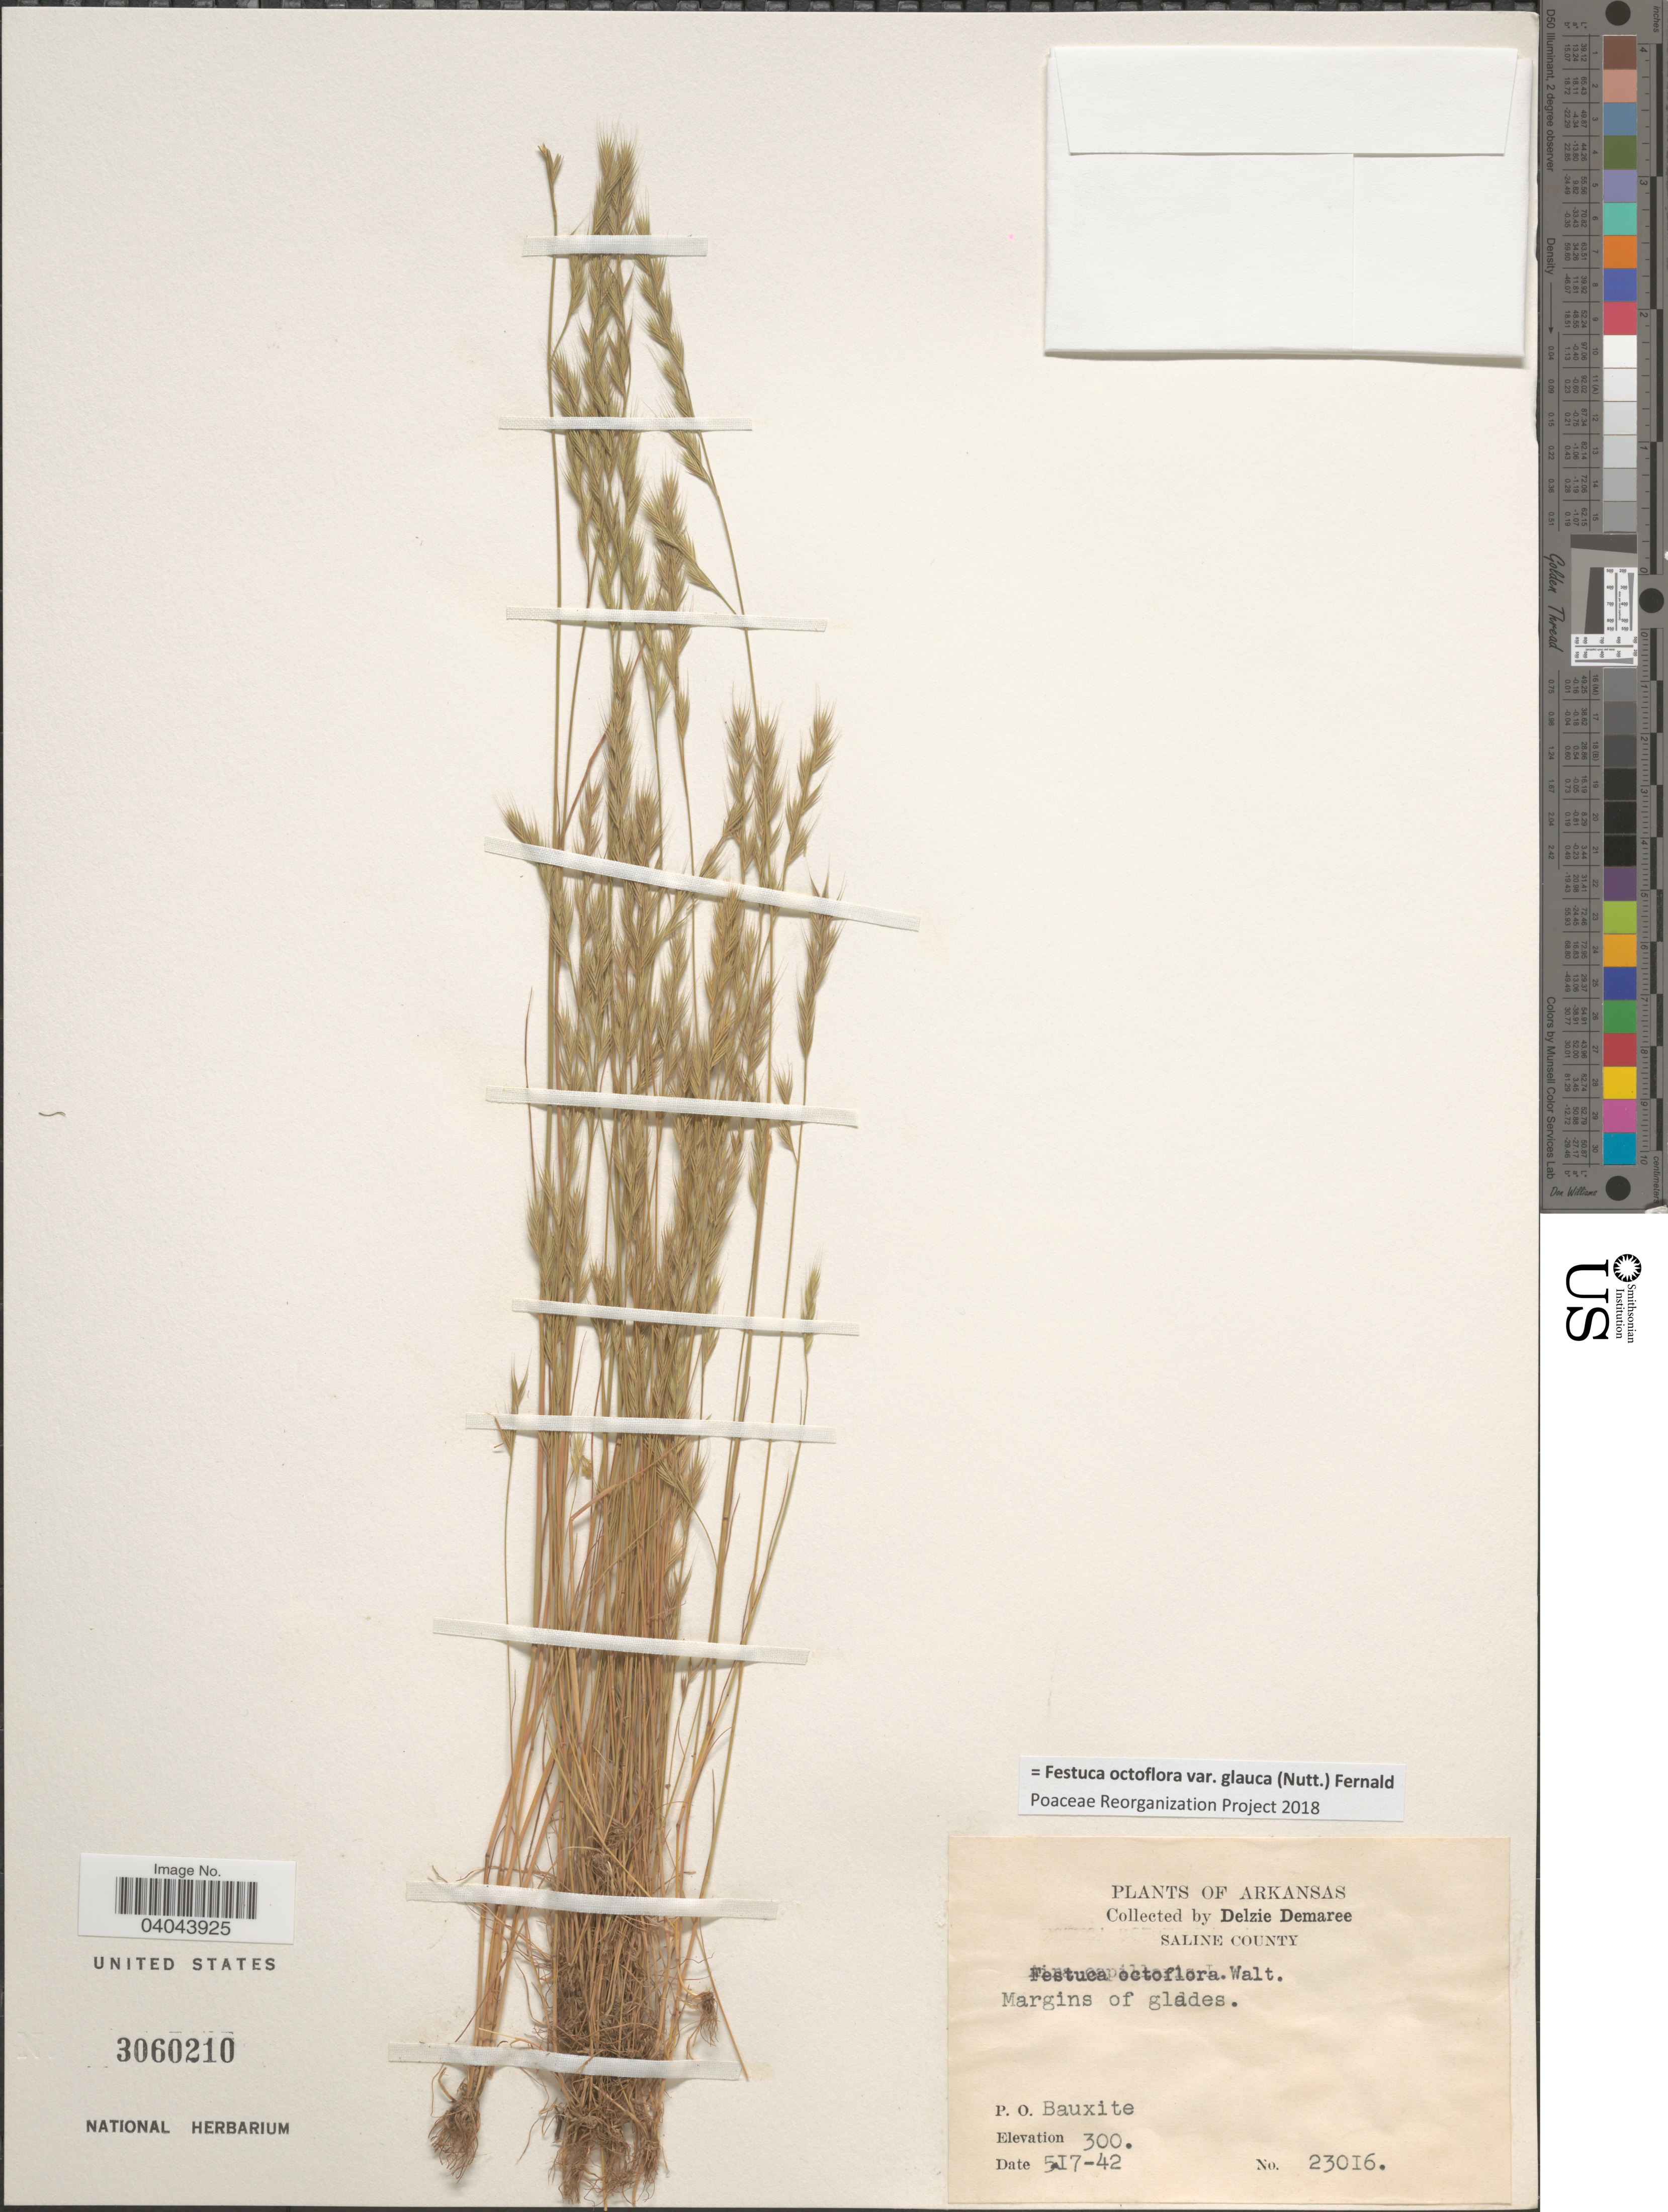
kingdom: Plantae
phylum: Tracheophyta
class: Liliopsida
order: Poales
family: Poaceae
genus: Festuca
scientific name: Festuca octoflora var. glauca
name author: (Nutt.) Fernald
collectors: D. Demaree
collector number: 23016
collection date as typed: Transcribed d/m/y: 17/5/42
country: United States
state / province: Arkansas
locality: Saline County. P. O. Bauxite.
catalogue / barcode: US 3060210